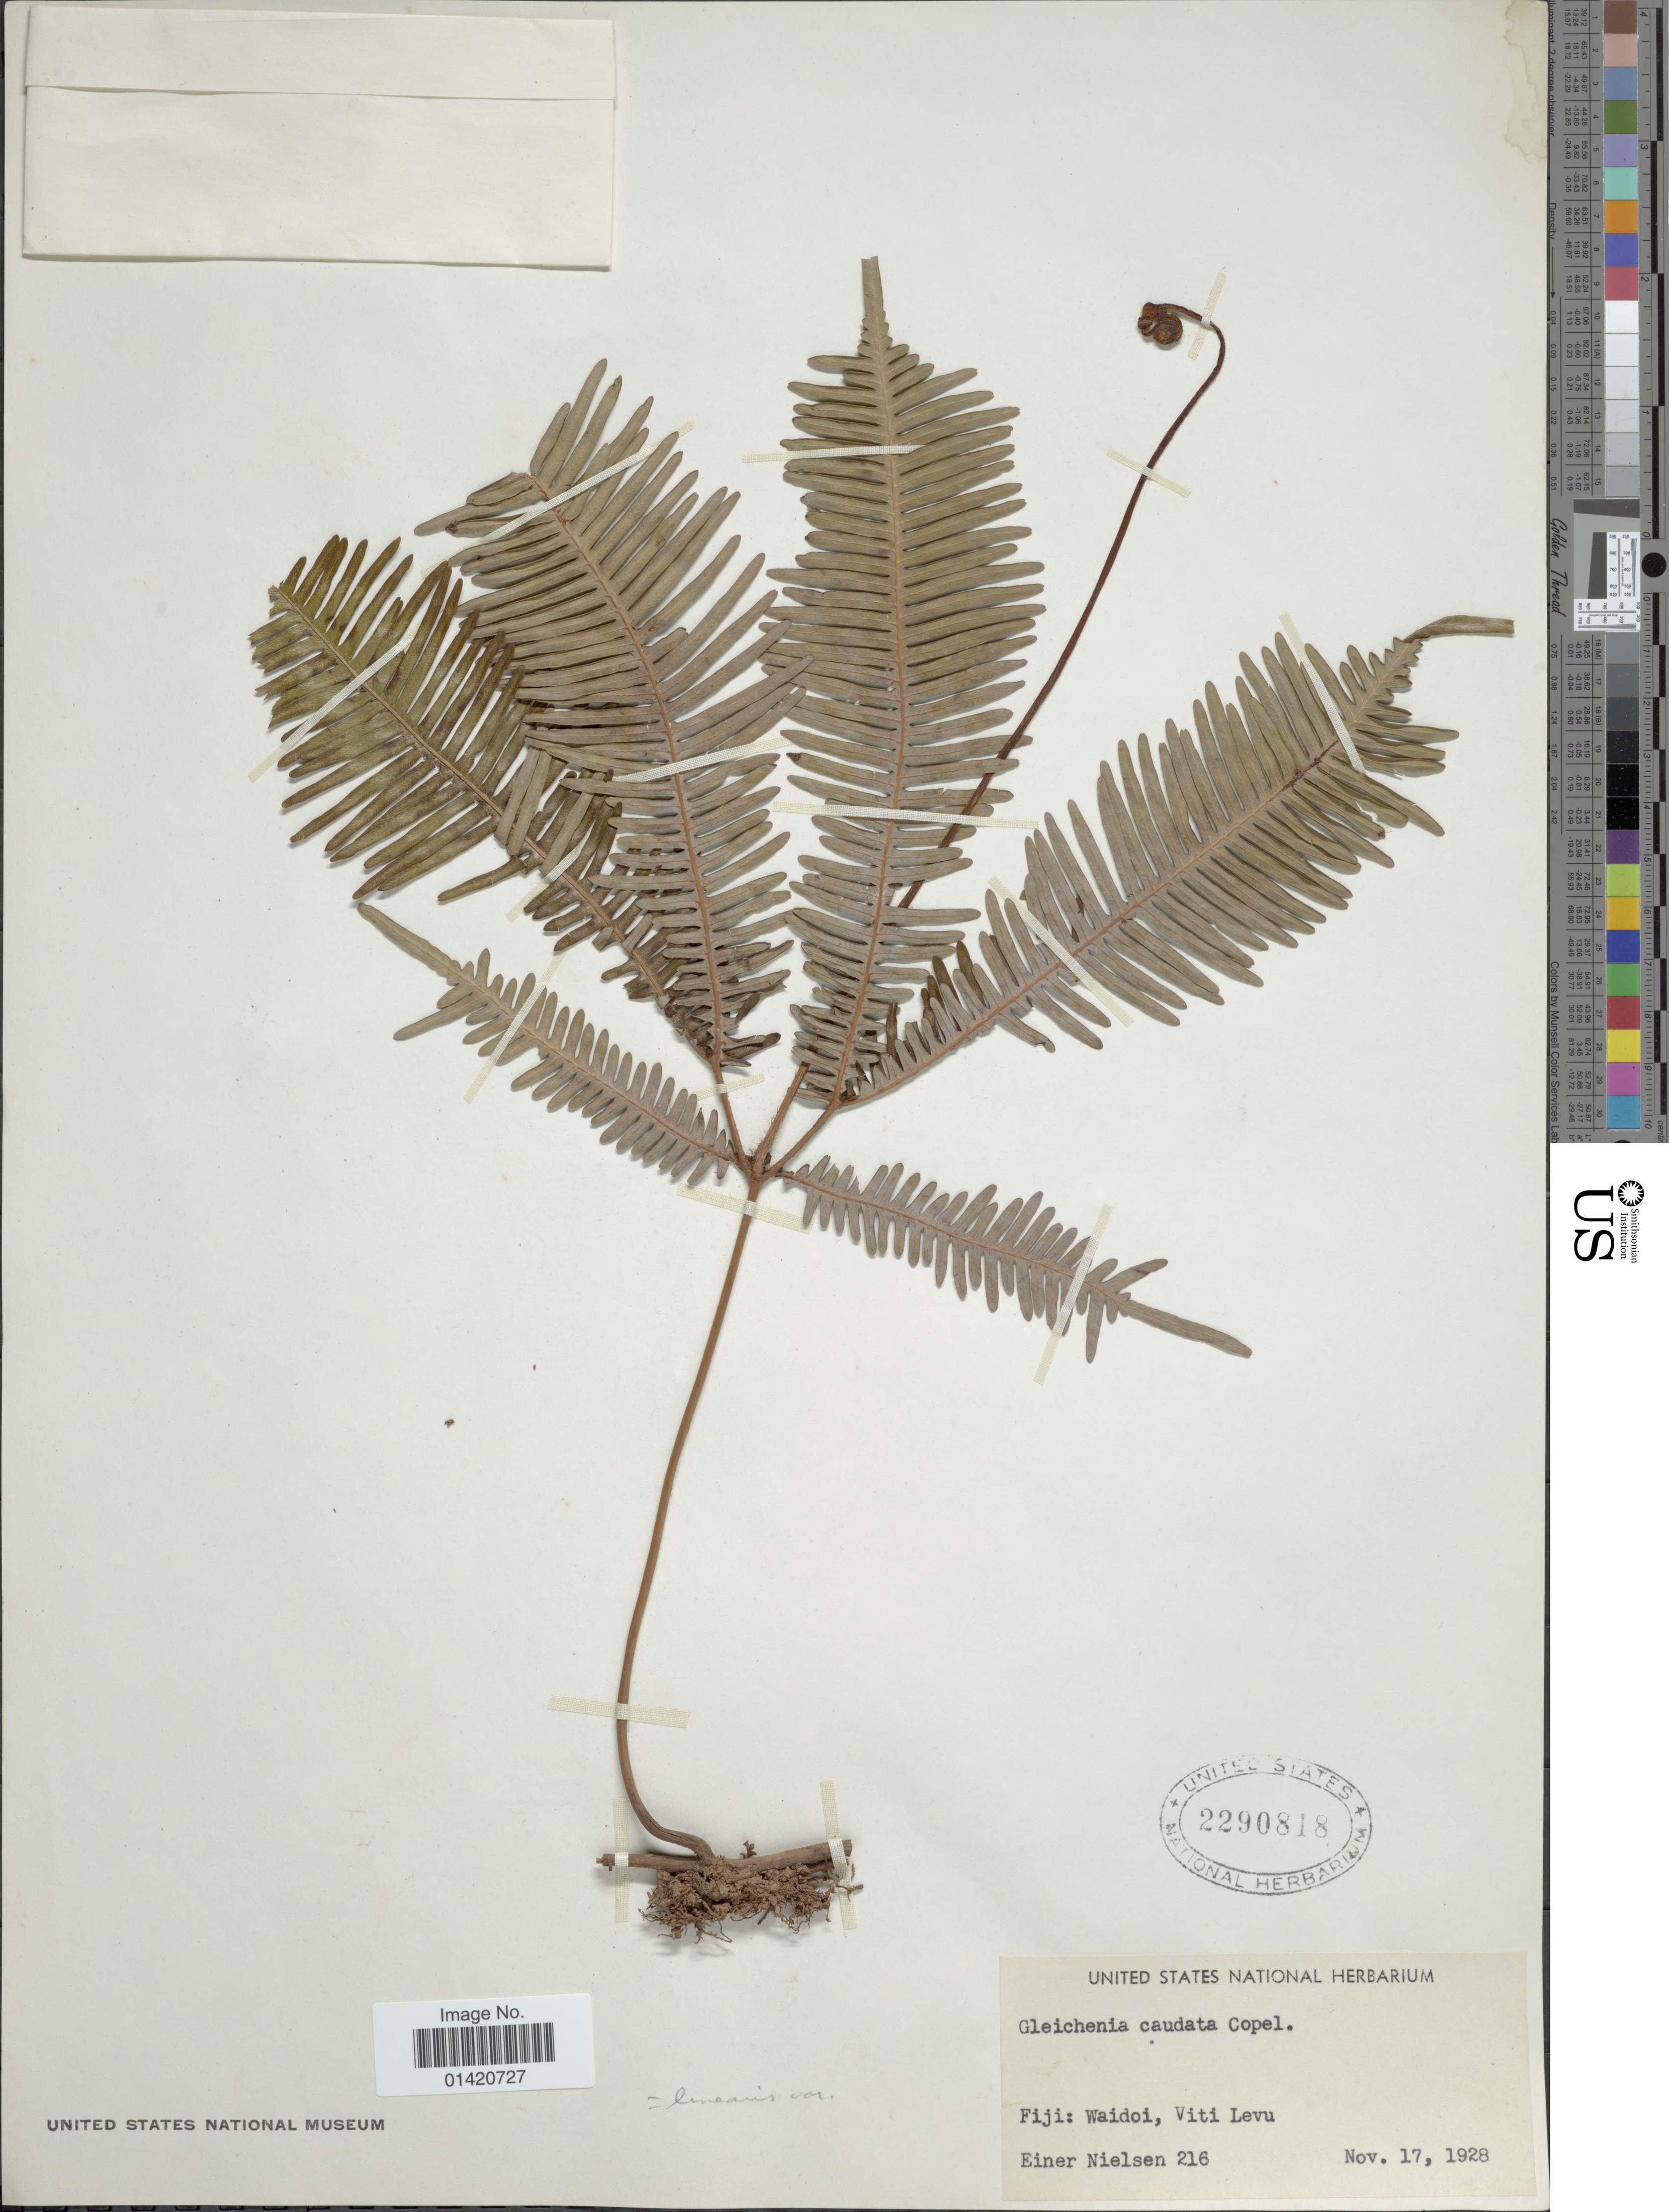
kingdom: Plantae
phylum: Tracheophyta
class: Polypodiopsida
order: Gleicheniales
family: Gleicheniaceae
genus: Dicranopteris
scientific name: Dicranopteris linearis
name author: (Burm. f.) Underw.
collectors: E. Nielsen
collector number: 216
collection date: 1928-11-17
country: Fiji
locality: Waidoi, Viti Levu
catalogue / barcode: US 2290818